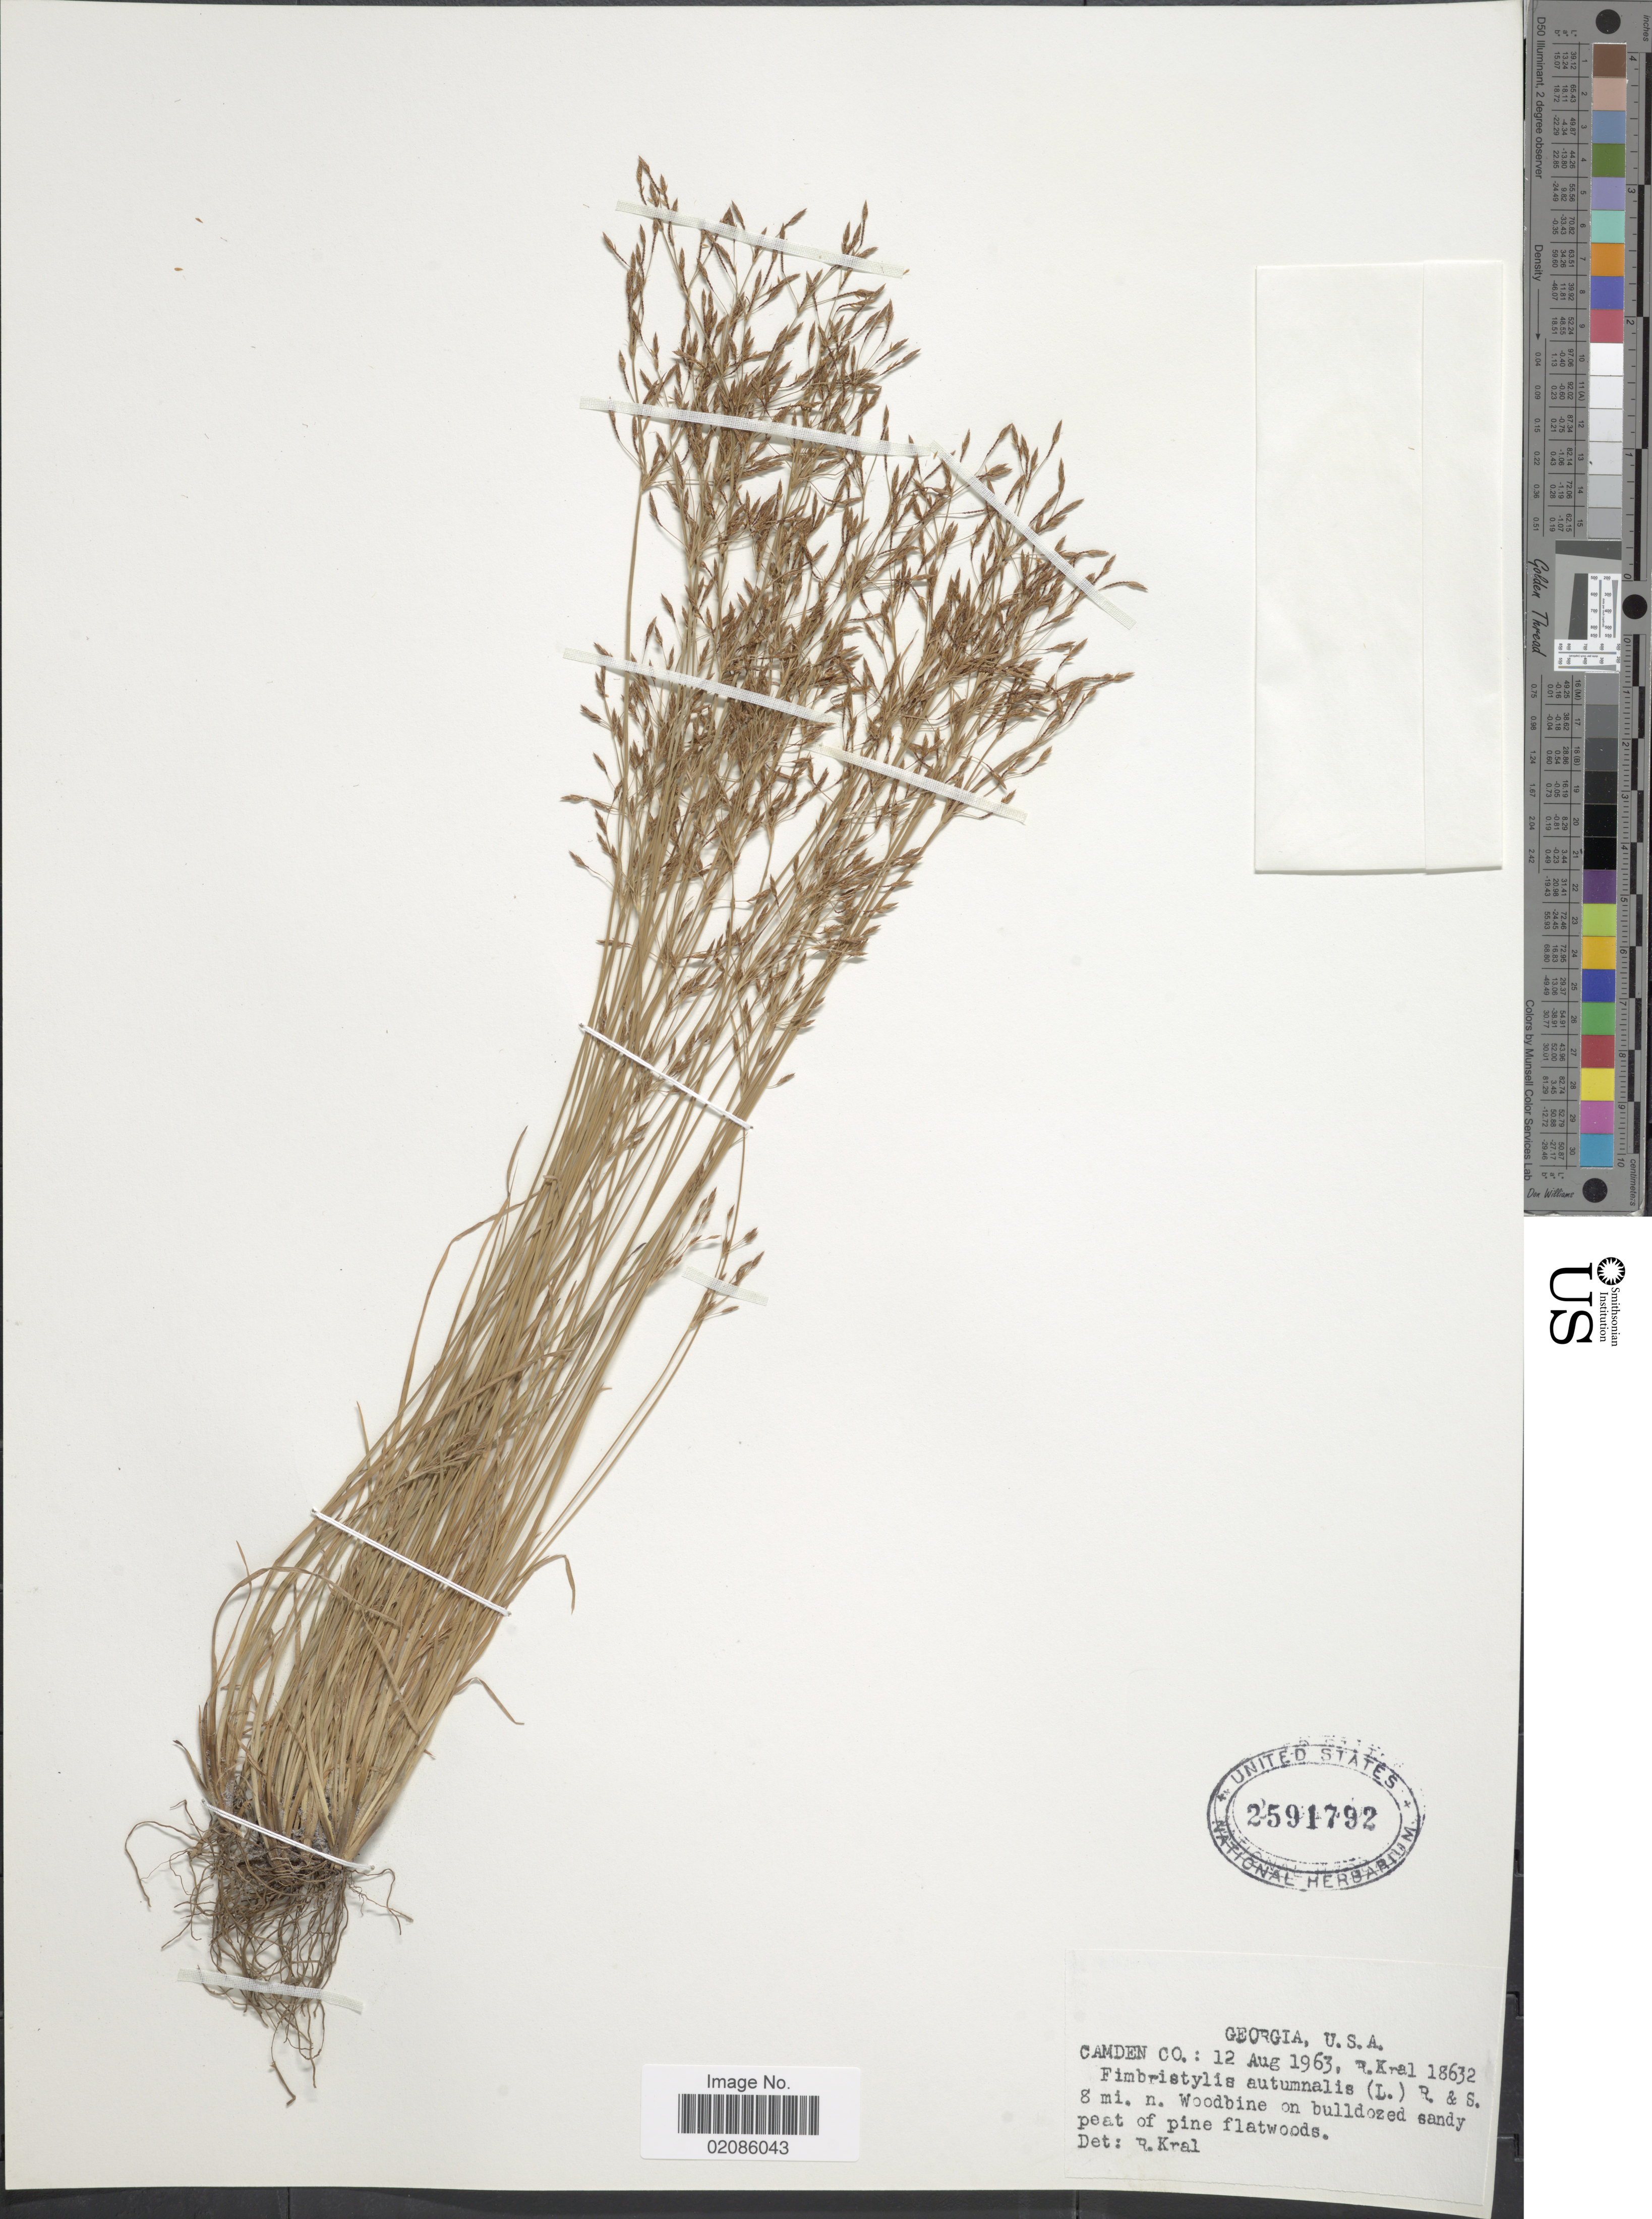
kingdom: Plantae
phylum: Tracheophyta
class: Liliopsida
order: Poales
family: Cyperaceae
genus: Fimbristylis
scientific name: Fimbristylis autumnalis (L.) Roem. & Schult.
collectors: R. Kral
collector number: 18632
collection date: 1963-08-12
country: United States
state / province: Georgia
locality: Camden Co. 8 mi. n. Woodbine on bulldozed sandy peat of pine flatwoods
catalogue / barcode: US 2591792